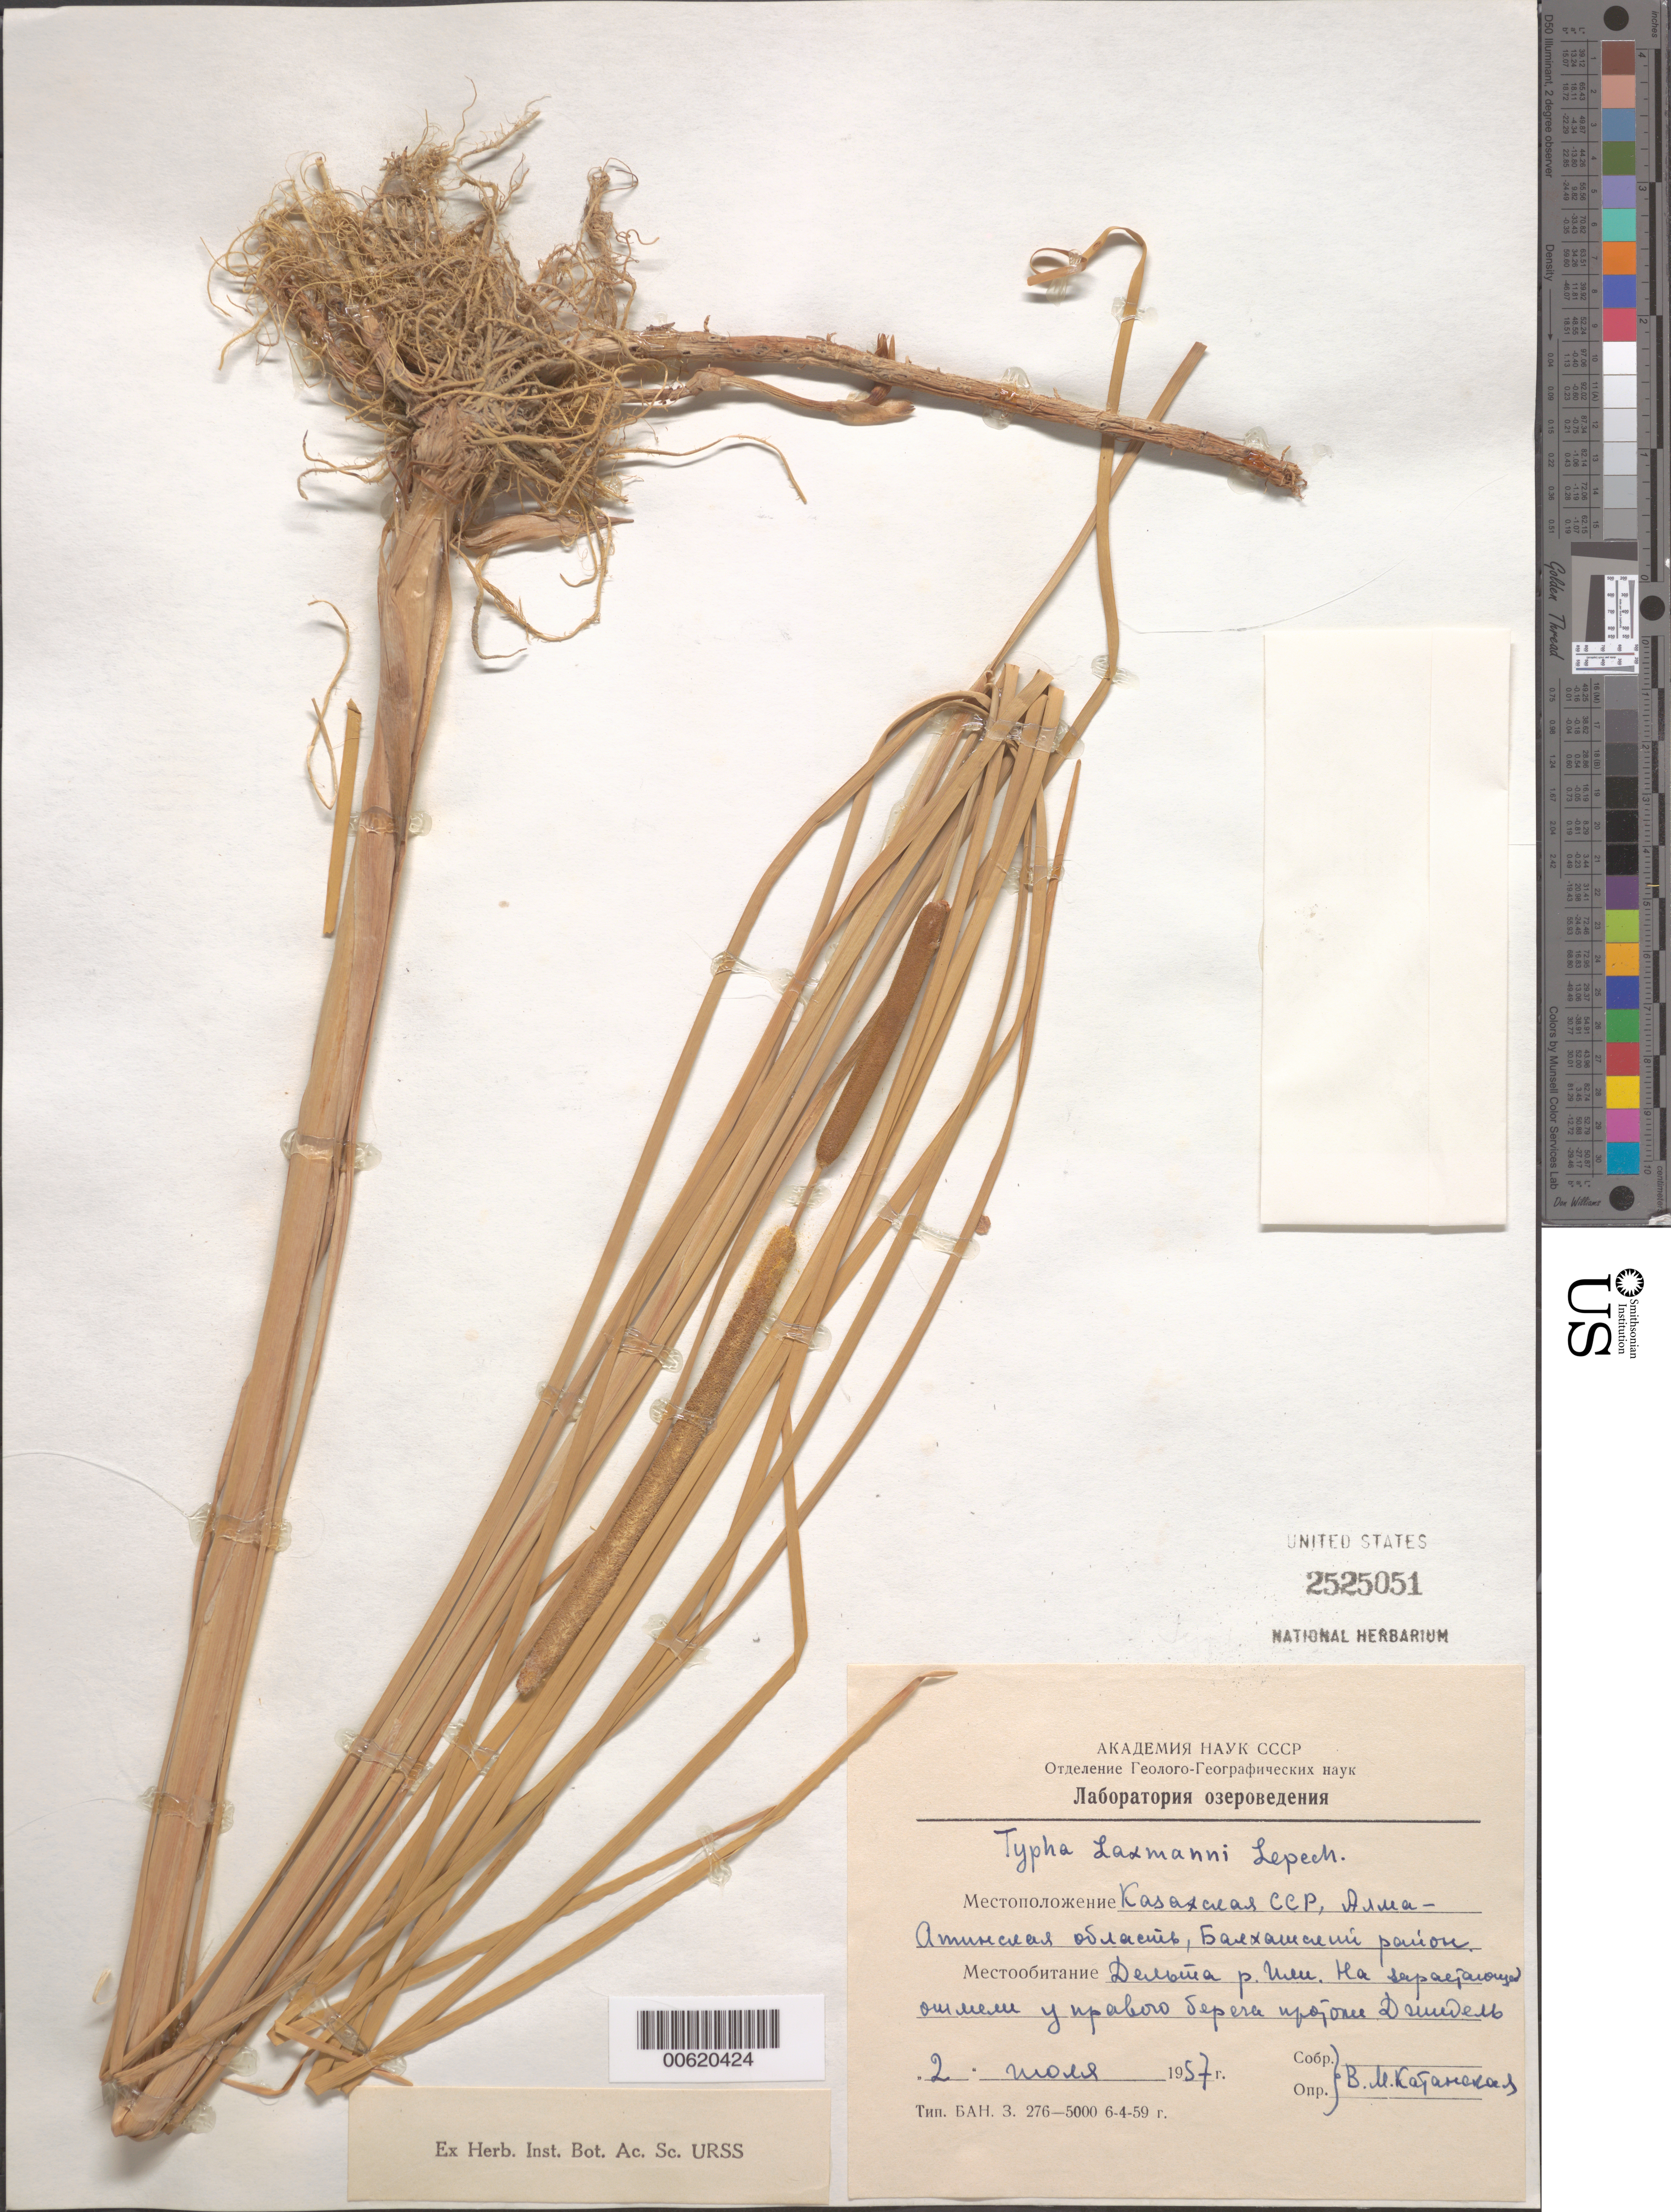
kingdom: Plantae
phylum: Tracheophyta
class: Liliopsida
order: Poales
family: Typhaceae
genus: Typha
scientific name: Typha laxmannii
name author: Lepech.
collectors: Roland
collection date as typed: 02 --- 1957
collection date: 1957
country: Kazakhstan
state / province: Almaty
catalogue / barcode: US 2525051